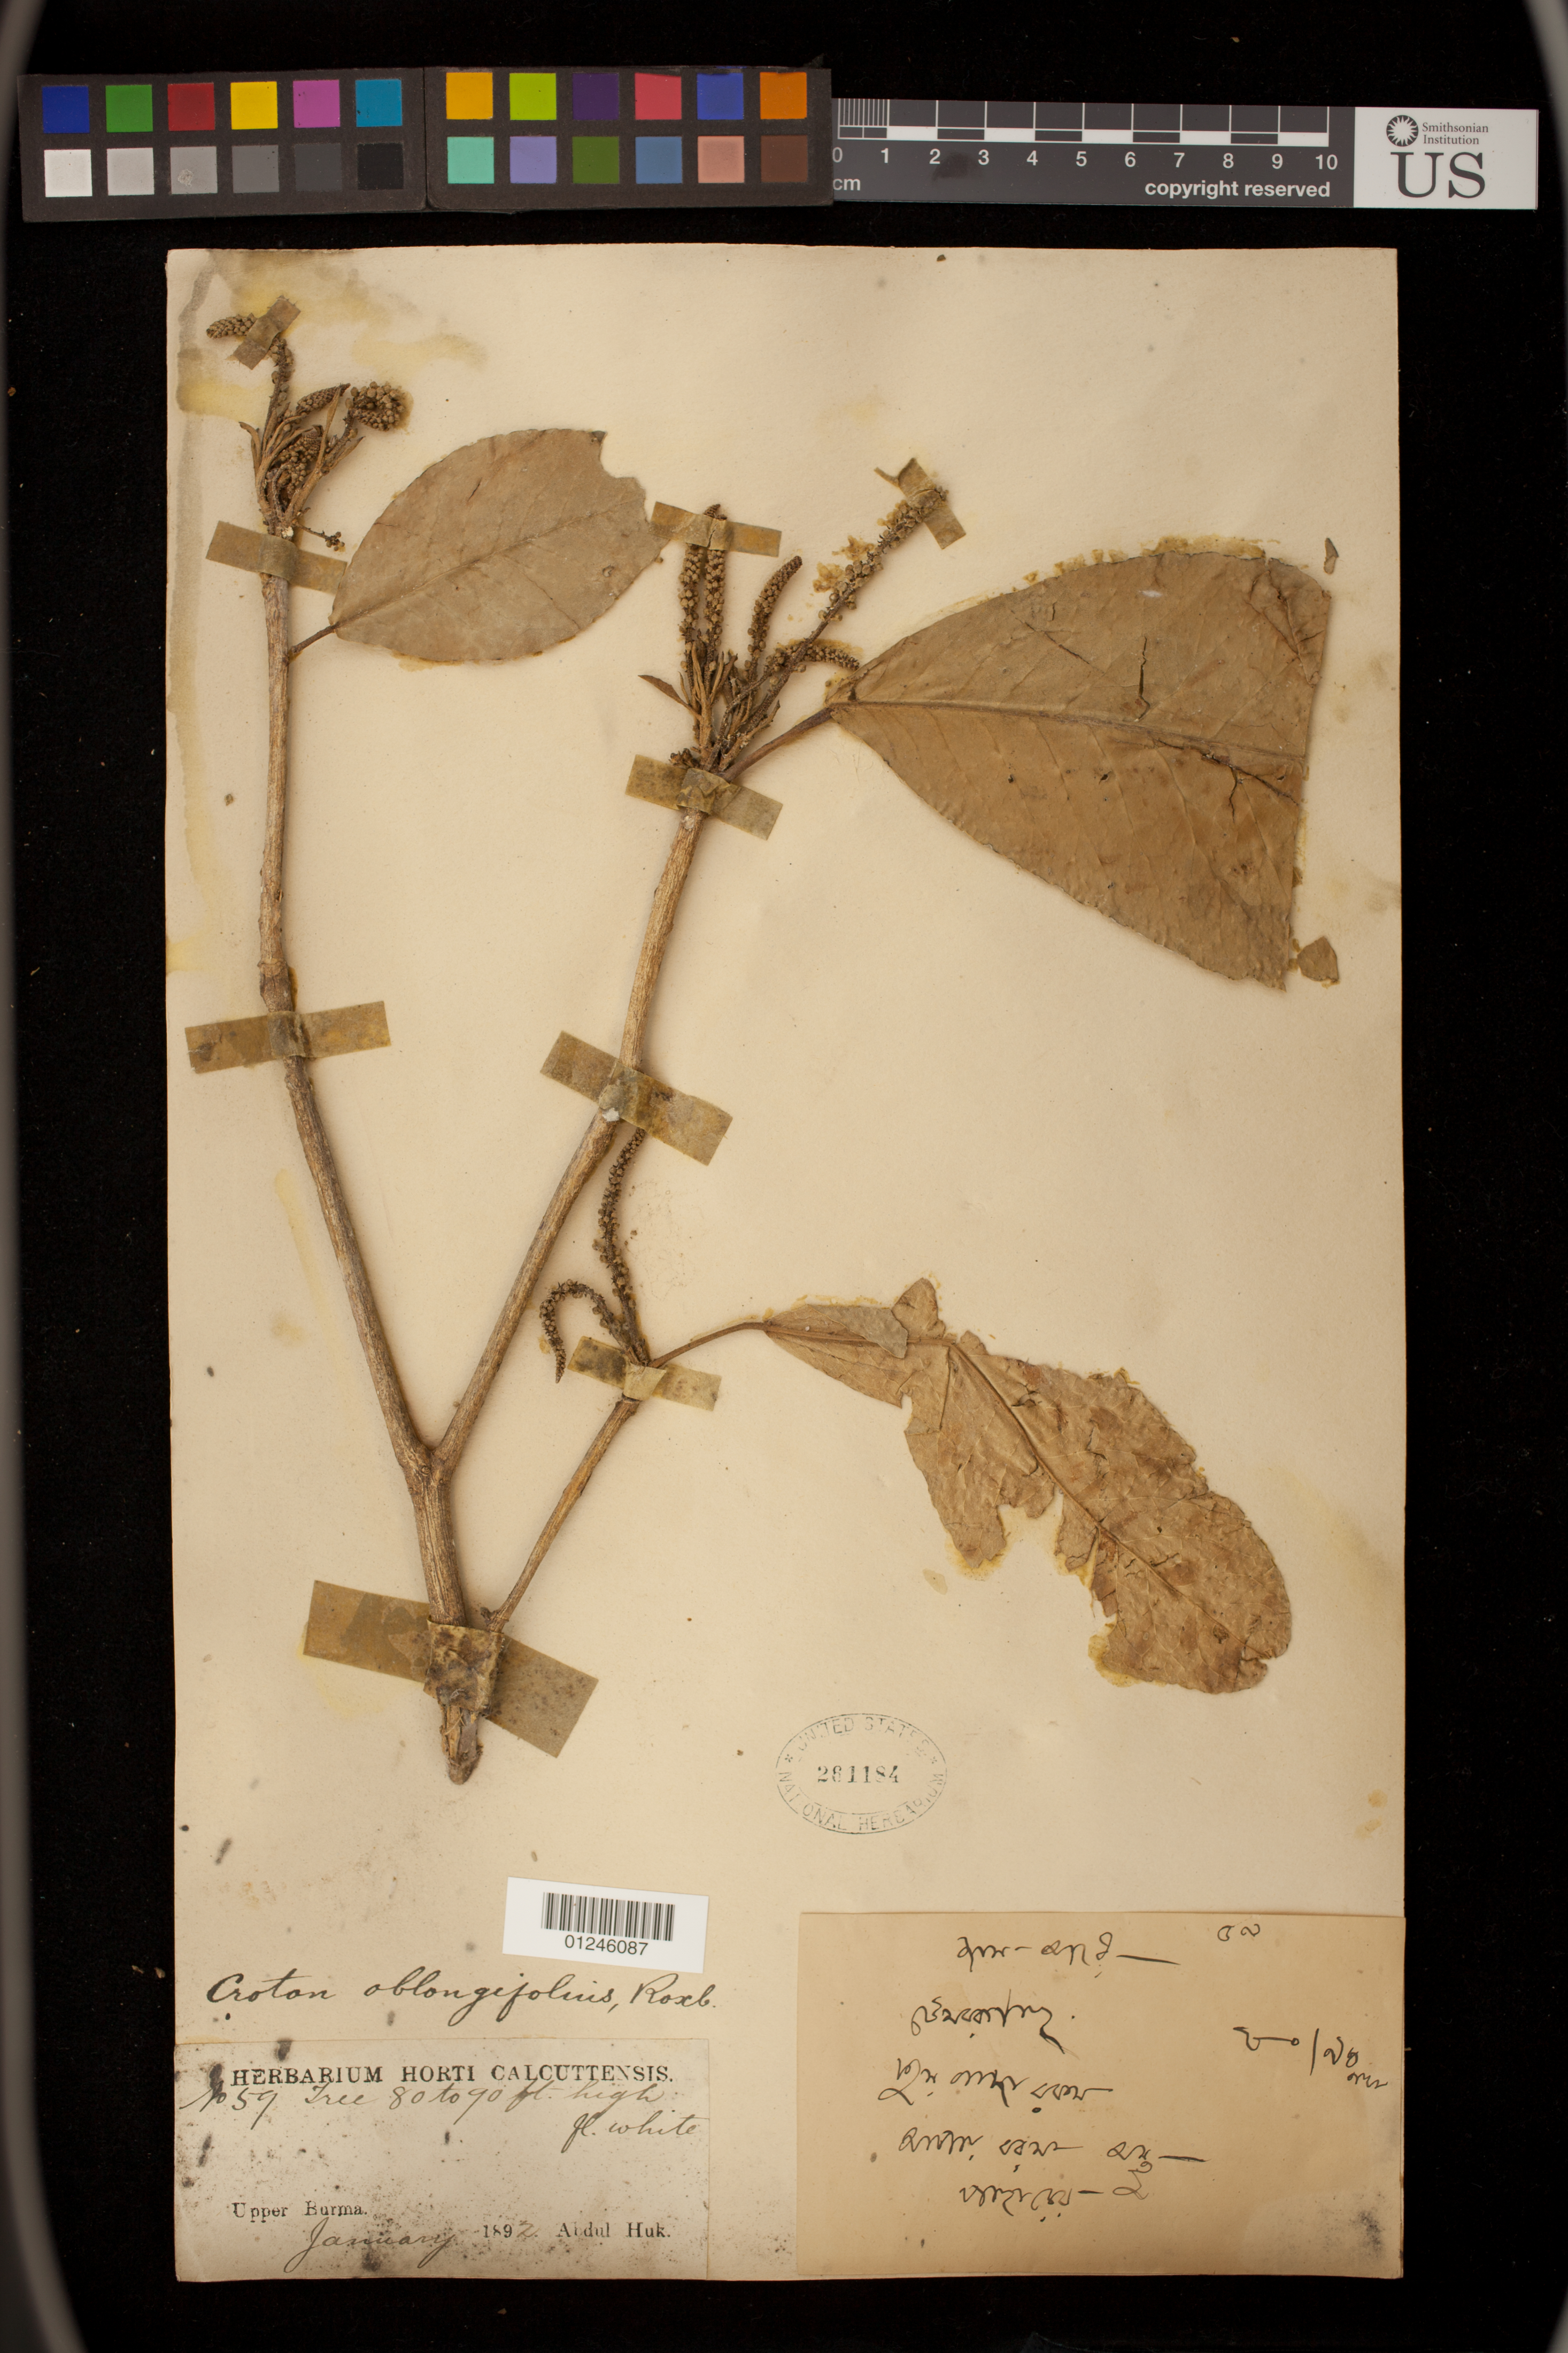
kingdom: Plantae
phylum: Tracheophyta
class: Magnoliopsida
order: Malpighiales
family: Euphorbiaceae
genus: Croton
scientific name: Croton oblongifolius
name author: Roxb.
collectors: A. Huk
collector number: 59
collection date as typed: Jan 1892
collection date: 1892-01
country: Myanmar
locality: Upper Burma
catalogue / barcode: US 261184